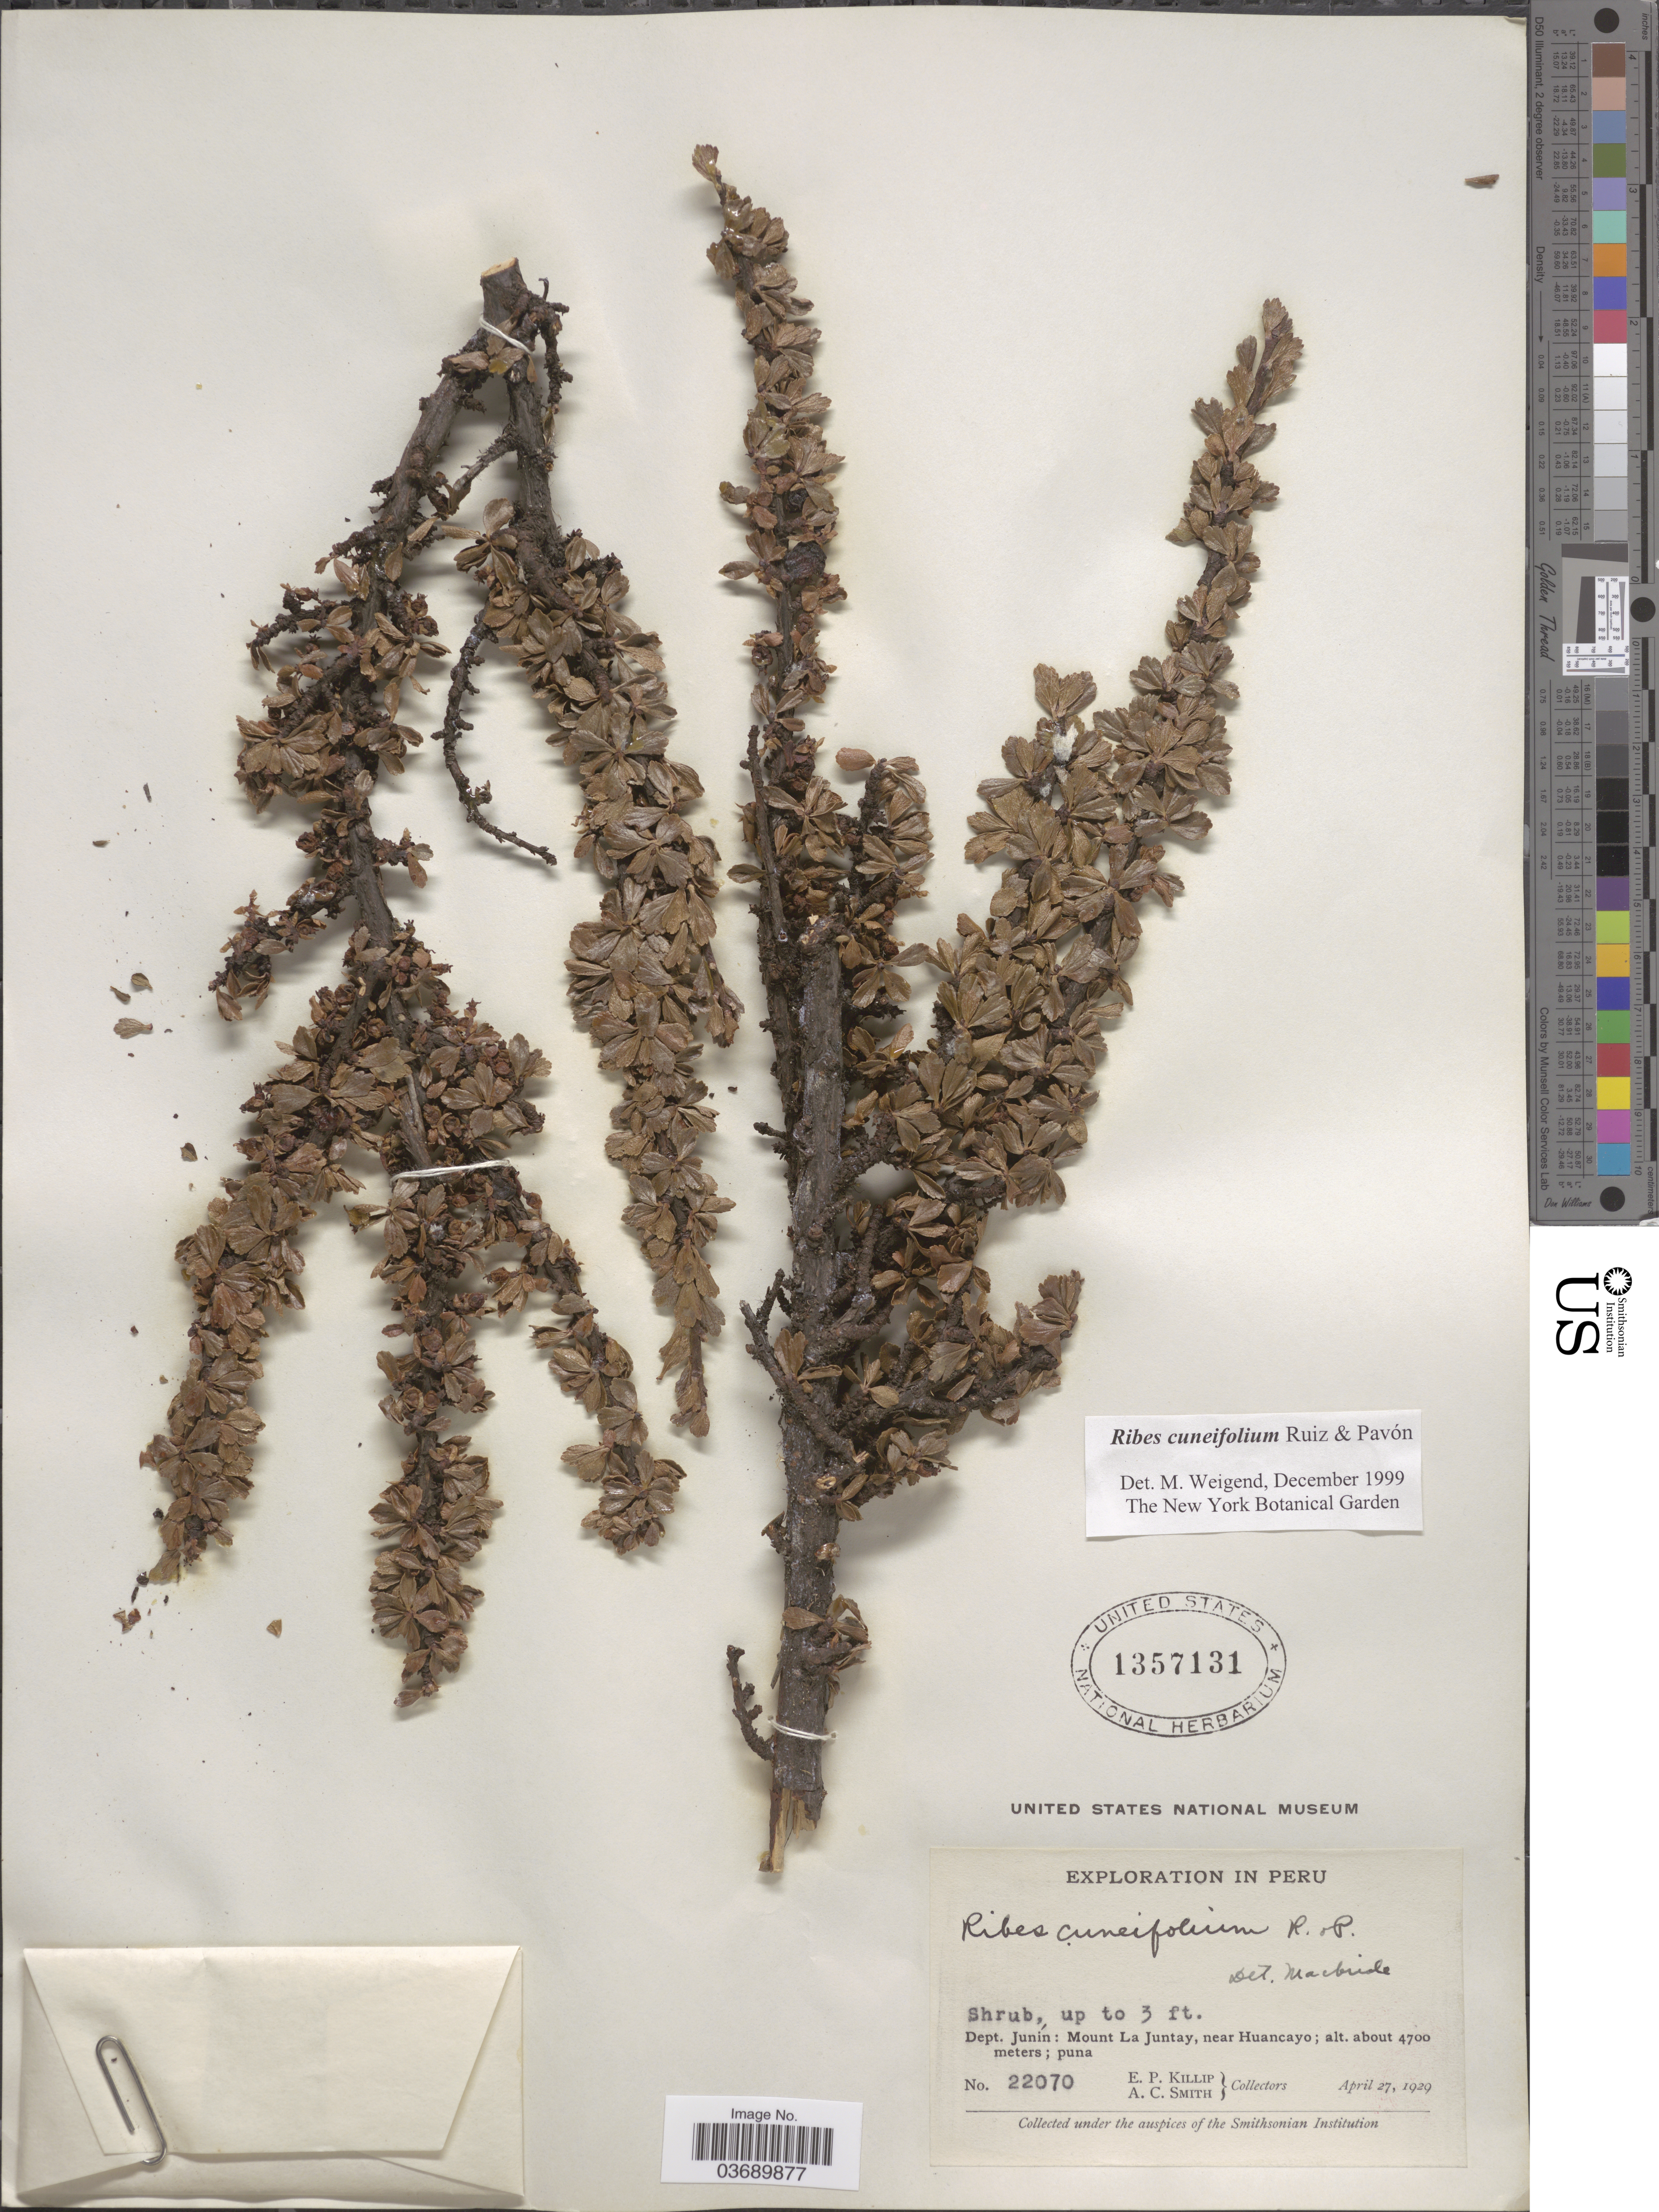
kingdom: Plantae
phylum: Tracheophyta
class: Magnoliopsida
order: Saxifragales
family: Grossulariaceae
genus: Ribes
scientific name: Ribes cuneifolium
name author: Ruiz & Pav.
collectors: E. P. Killip & A. C. Smith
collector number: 22070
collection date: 1929-04-27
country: Peru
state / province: Junín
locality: Dept. Junín: Mount La Juntay, near Huancayo.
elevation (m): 4700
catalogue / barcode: US 1357131